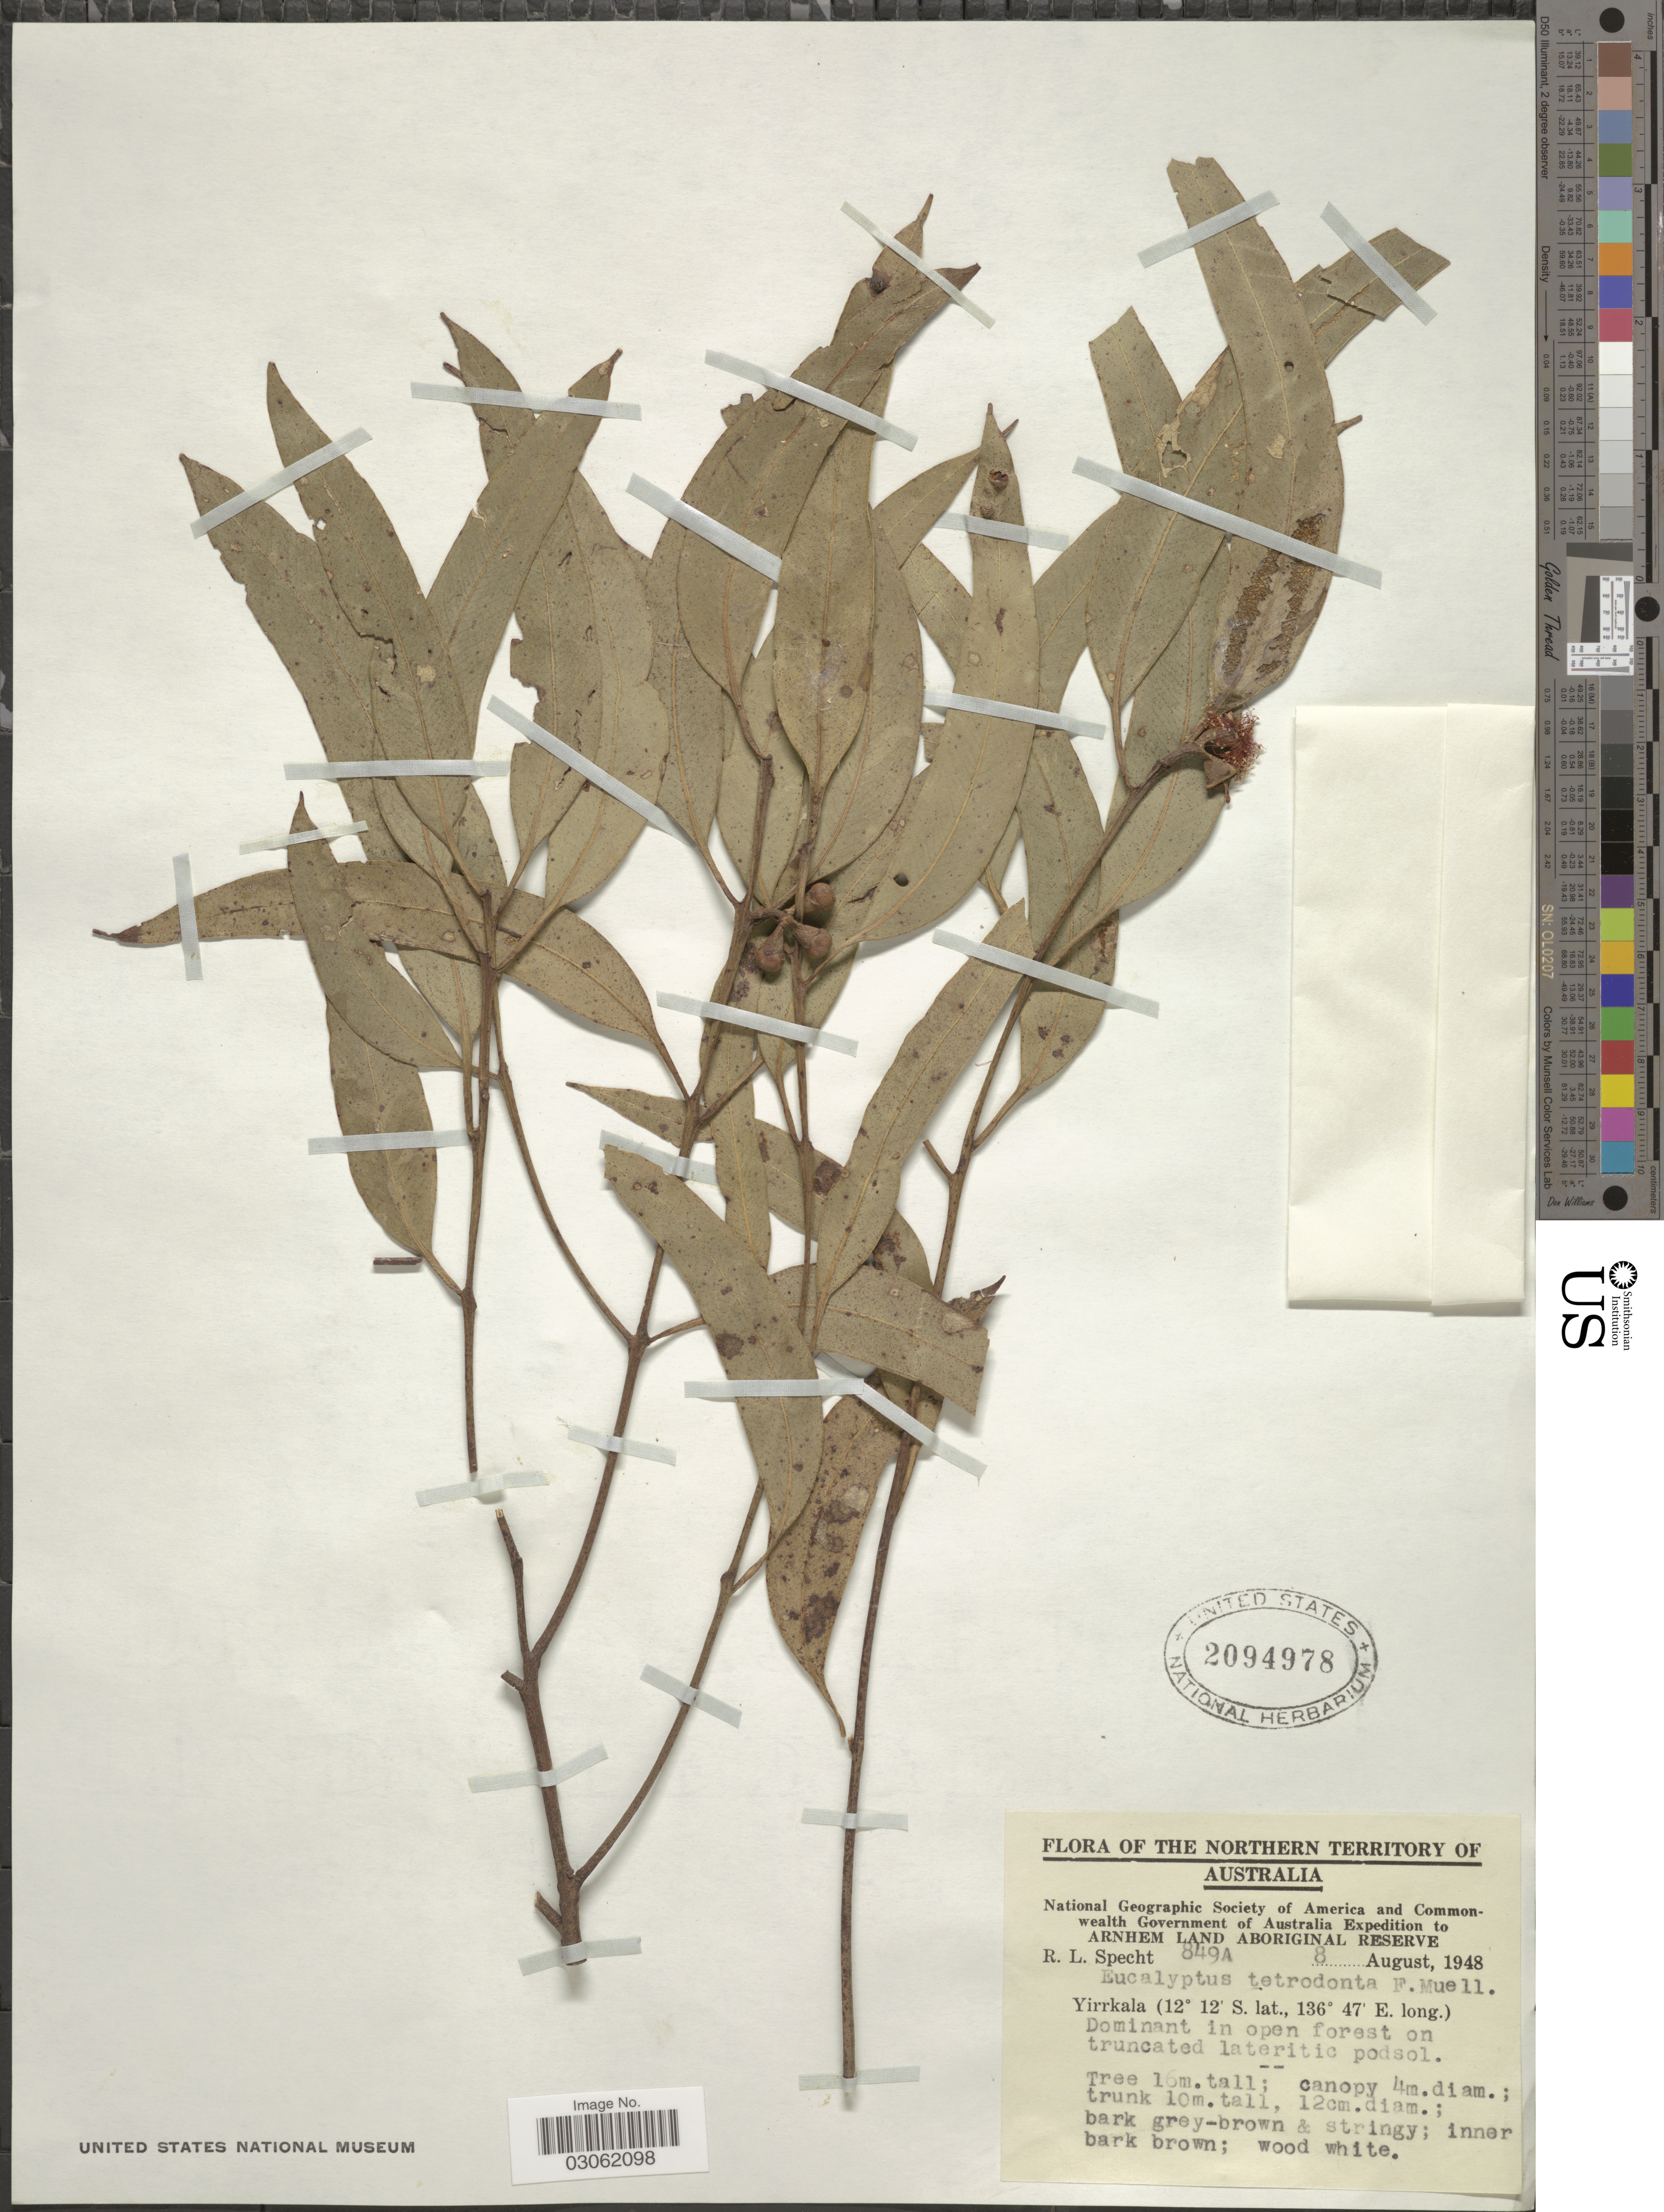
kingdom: Plantae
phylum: Tracheophyta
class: Magnoliopsida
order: Myrtales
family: Myrtaceae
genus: Eucalyptus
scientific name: Eucalyptus tetrodonta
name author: F. Muell.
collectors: R. L. Specht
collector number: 849A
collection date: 1948-08-08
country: Australia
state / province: Northern Territory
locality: Arnhem Land Aboriginal Reserve. Yirrkala.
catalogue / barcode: US 2094978